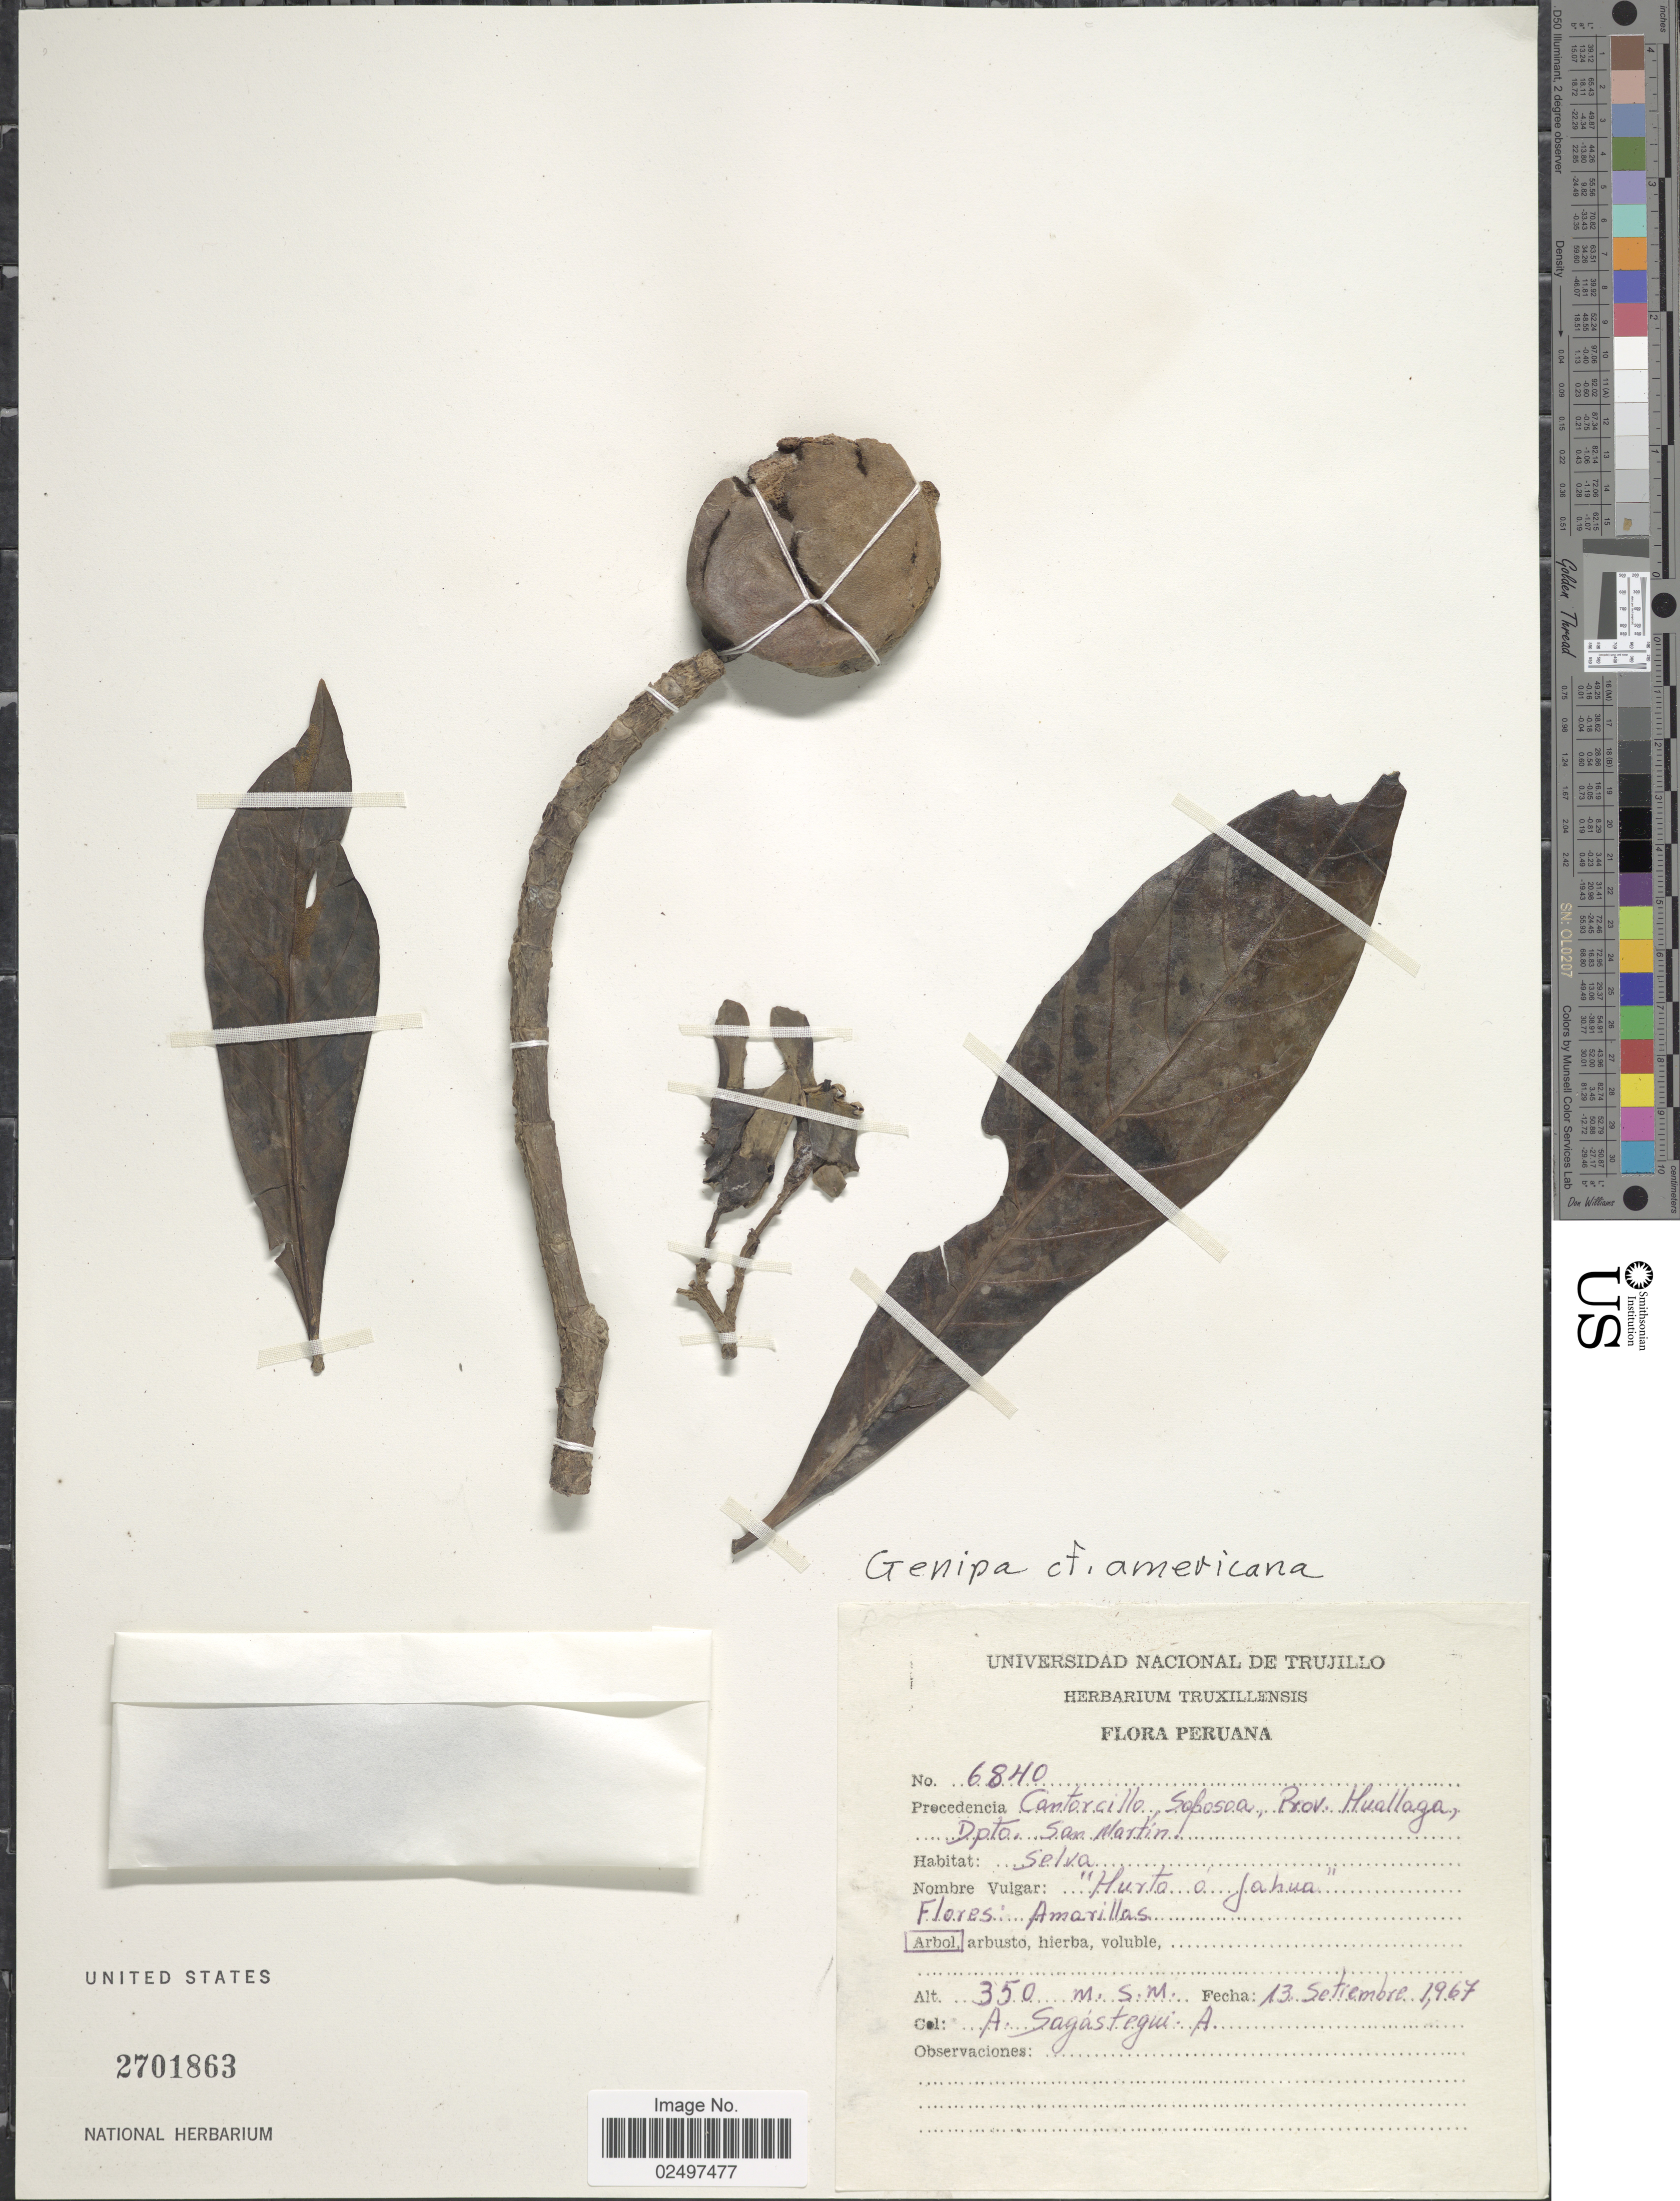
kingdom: Plantae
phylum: Tracheophyta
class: Magnoliopsida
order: Gentianales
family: Rubiaceae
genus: Genipa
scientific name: Genipa americana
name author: L.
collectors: A. Sagástegui A.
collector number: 6840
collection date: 1967-09-13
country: Peru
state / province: San Martín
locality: Procedencia Cantorcillo Saposoa, Prov. Huallaga, Dpto. San Martin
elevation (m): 350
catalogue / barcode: US 2701863